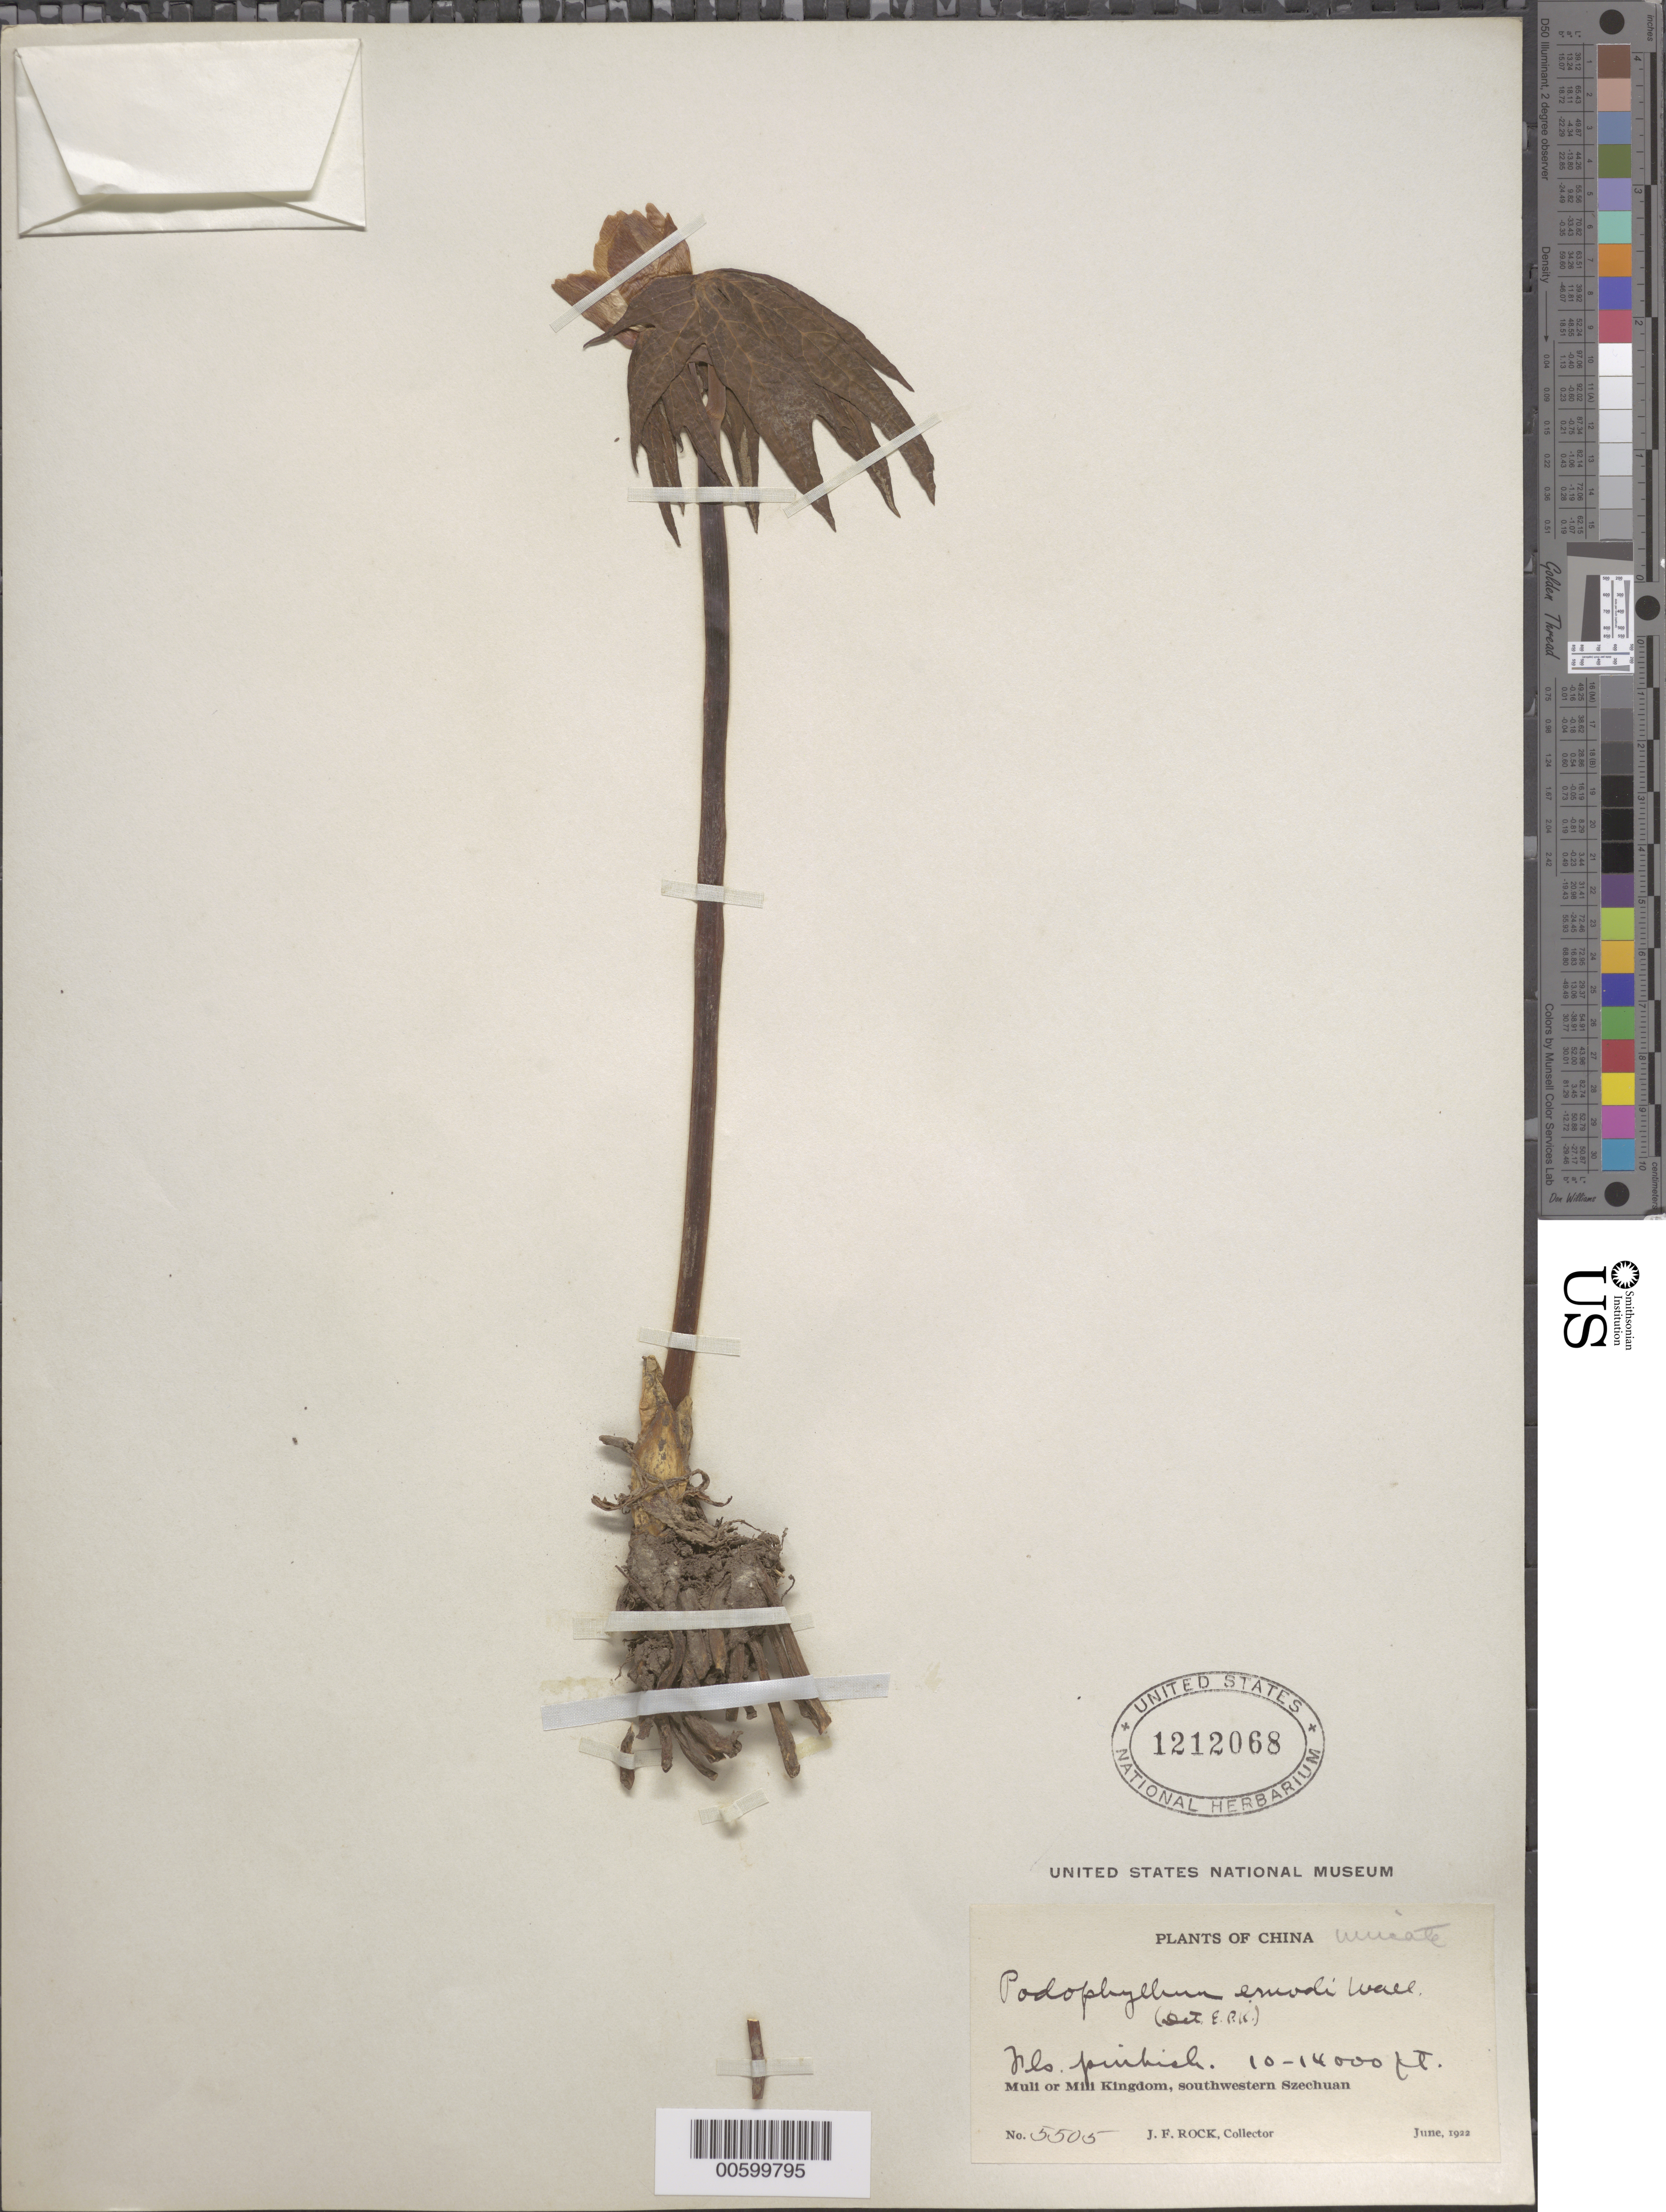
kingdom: Plantae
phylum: Tracheophyta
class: Magnoliopsida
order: Ranunculales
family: Berberidaceae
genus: Sinopodophyllum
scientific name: Sinopodophyllum hexandrum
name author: (Royle) T.S.Ying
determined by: Strong, Mark T., (BOT), Smithsonian Institution - National Museum of Natural History (UNITED STATES)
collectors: J. F. Rock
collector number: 5505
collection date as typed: Jun 1922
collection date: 1922-06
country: China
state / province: Sichuan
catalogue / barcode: US 1212068